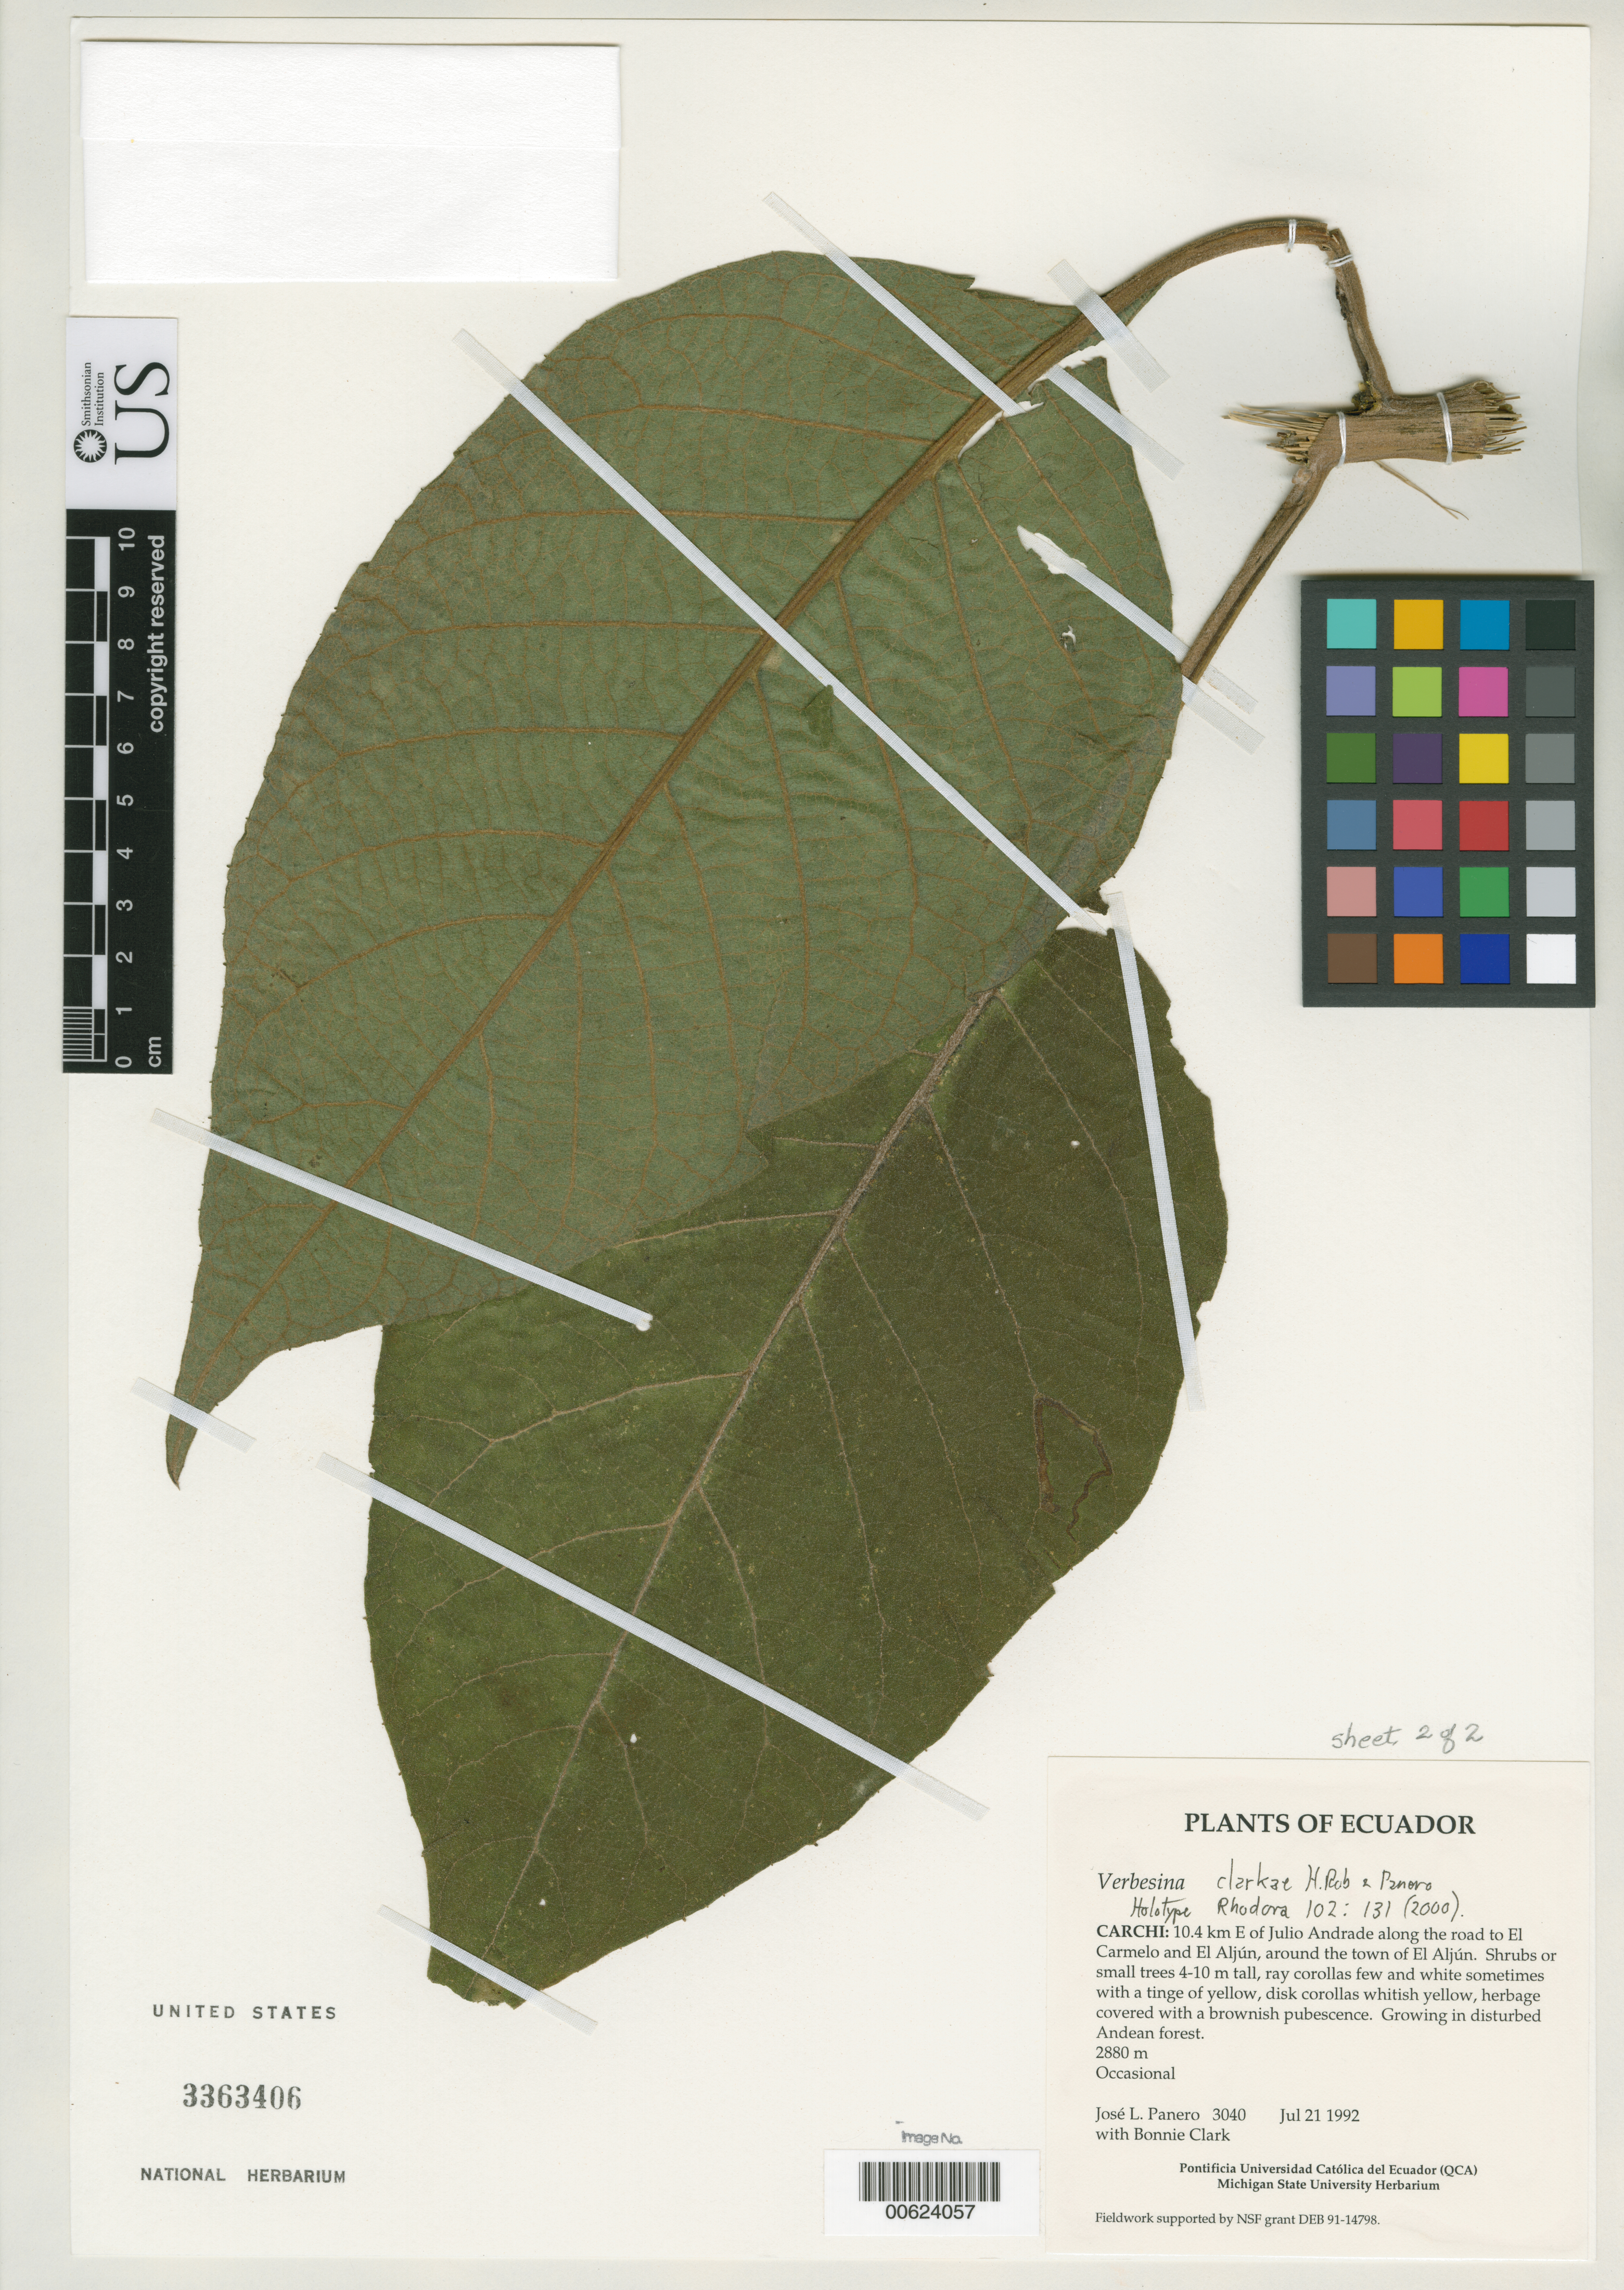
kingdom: Plantae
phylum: Tracheophyta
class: Magnoliopsida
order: Asterales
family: Asteraceae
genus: Verbesina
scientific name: Verbesina clarkiae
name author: H. Rob. & Panero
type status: Holotype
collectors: J. L. Panero & B. Clark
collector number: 3040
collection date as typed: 21 Jul 1992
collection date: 1992-07-21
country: Ecuador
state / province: Carchi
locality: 10.4 km E of Julio Andrade along road to El Carmelo & El Alijun, around town of El Aljun.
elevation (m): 2880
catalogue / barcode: US 3363406